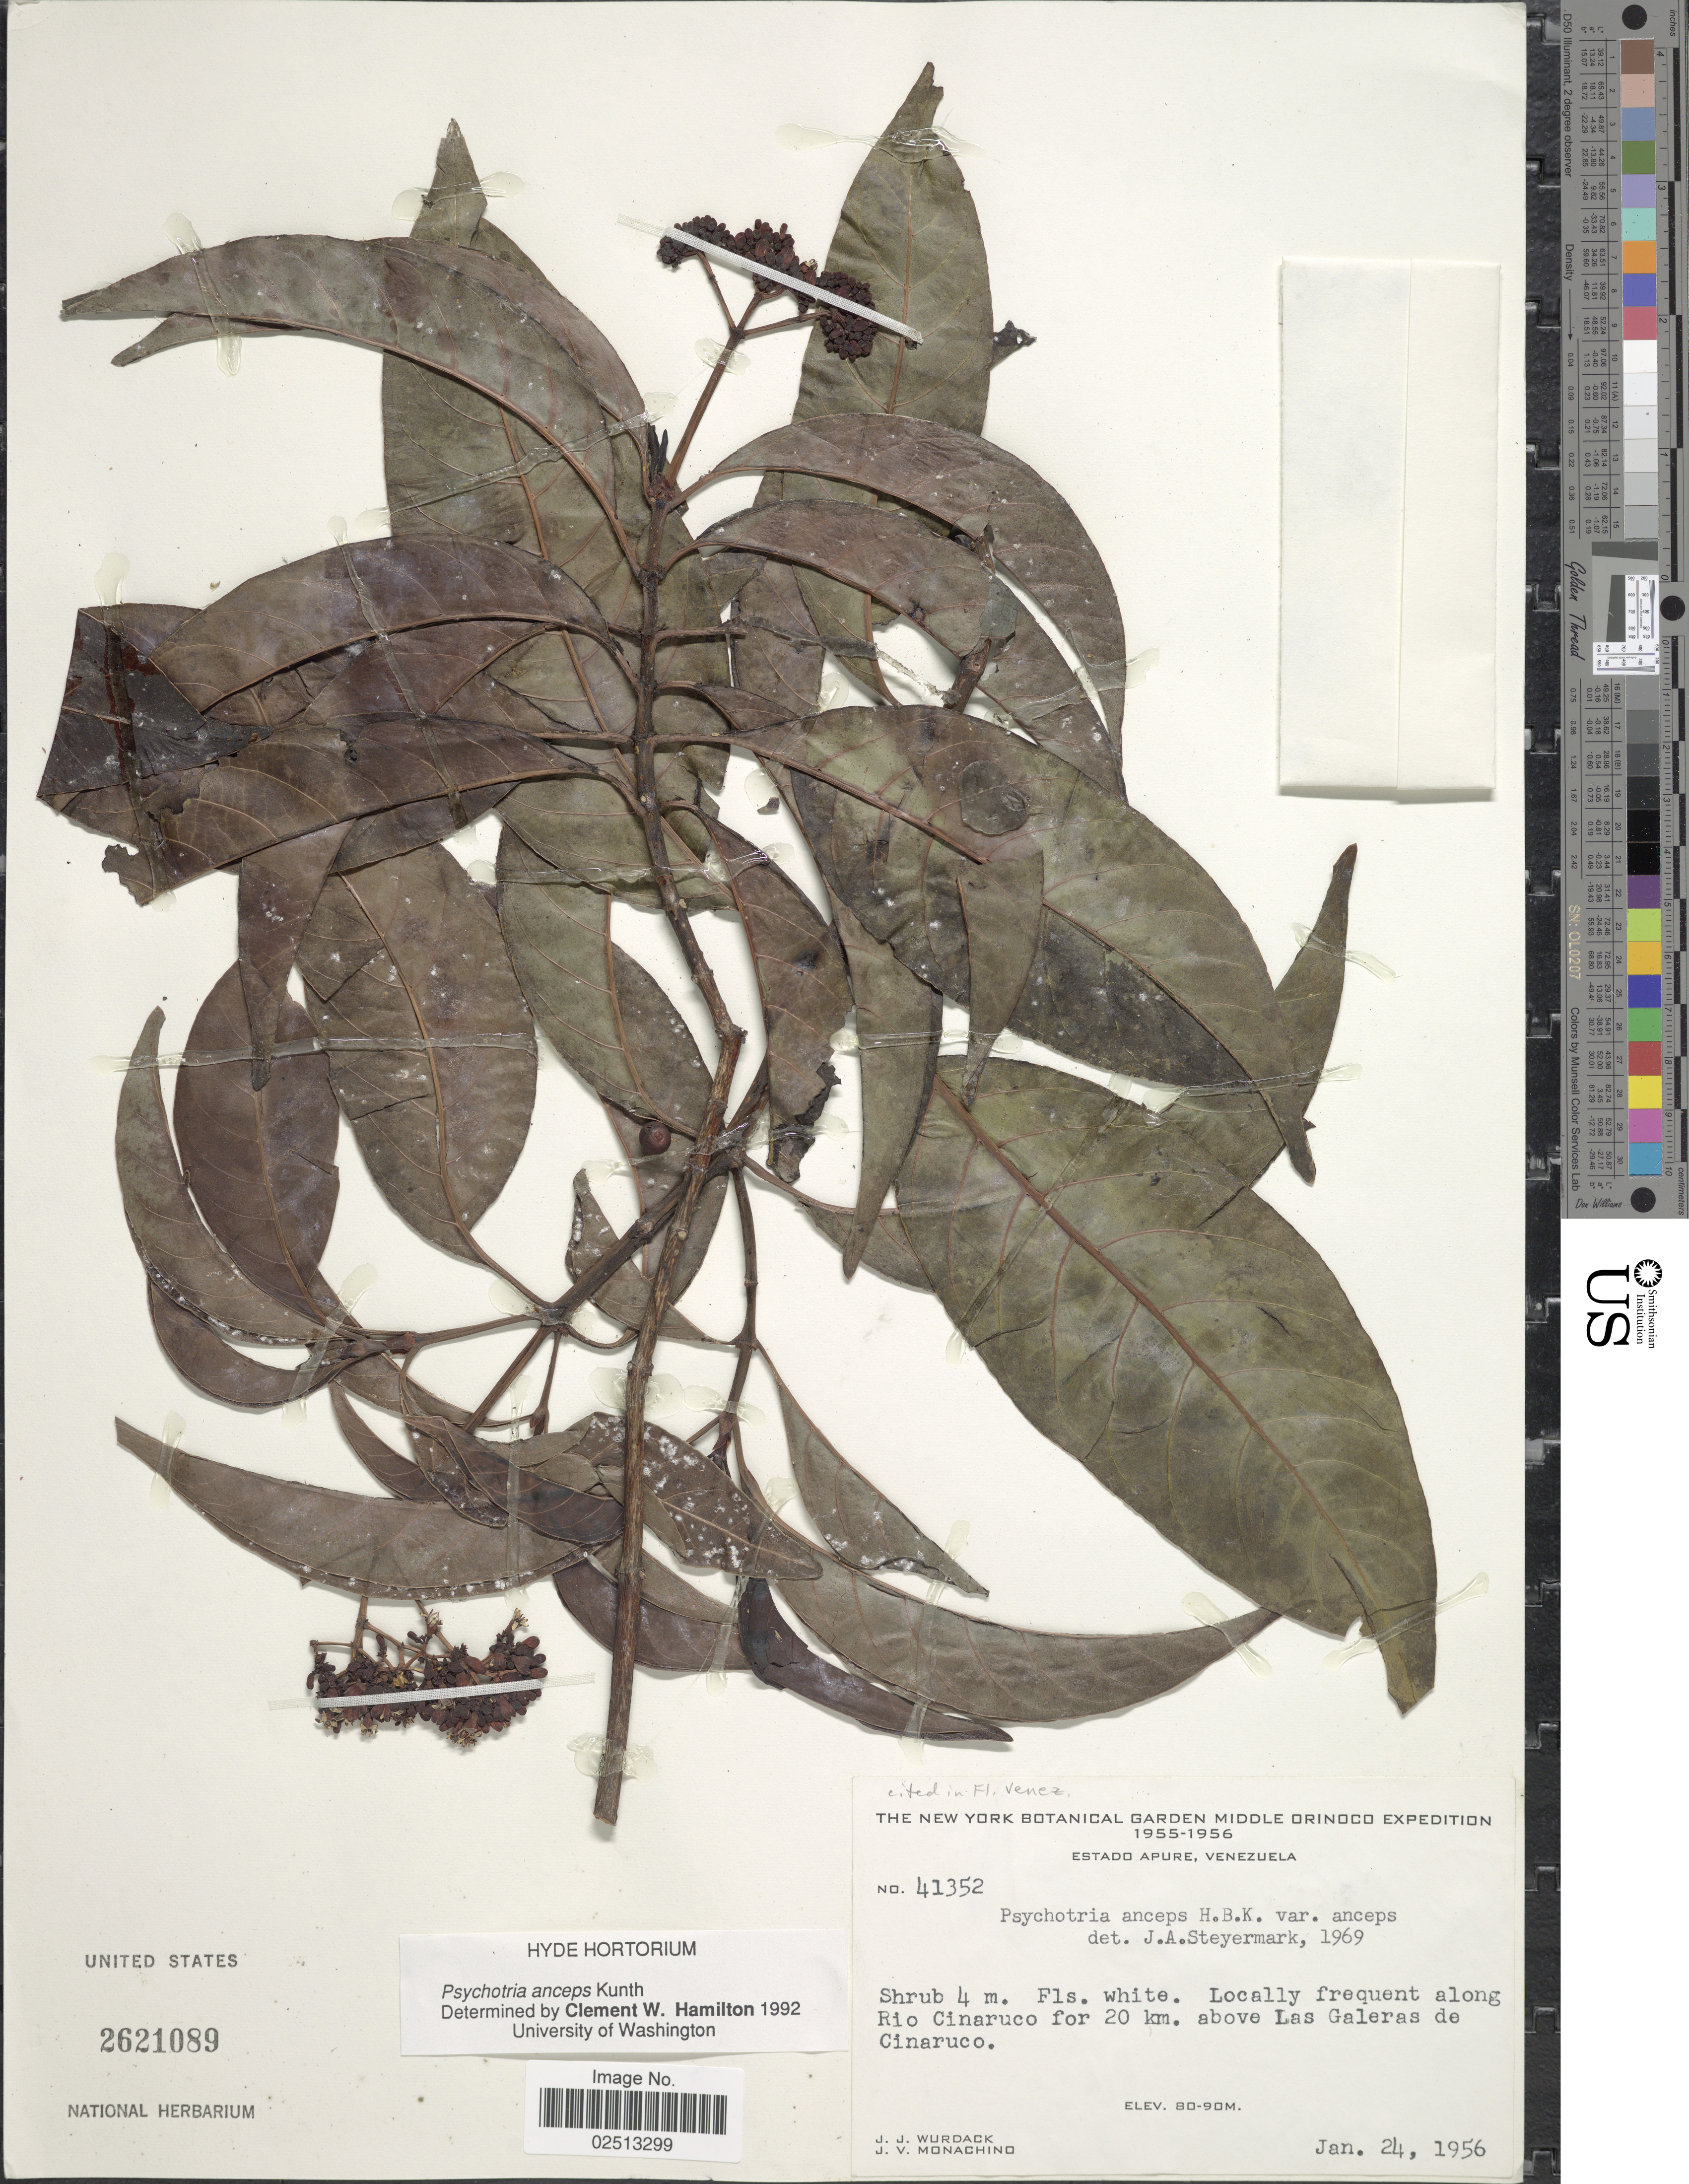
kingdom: Plantae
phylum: Tracheophyta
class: Magnoliopsida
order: Gentianales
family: Rubiaceae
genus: Psychotria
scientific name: Psychotria anceps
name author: Kunth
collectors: J. J. Wurdack & J. V. Monachino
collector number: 41352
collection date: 1956-01-24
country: Venezuela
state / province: Apure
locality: Along Rio Cinaruco for 20 km. above Las Galeras de Cinaruco.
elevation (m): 80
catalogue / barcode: US 2621089